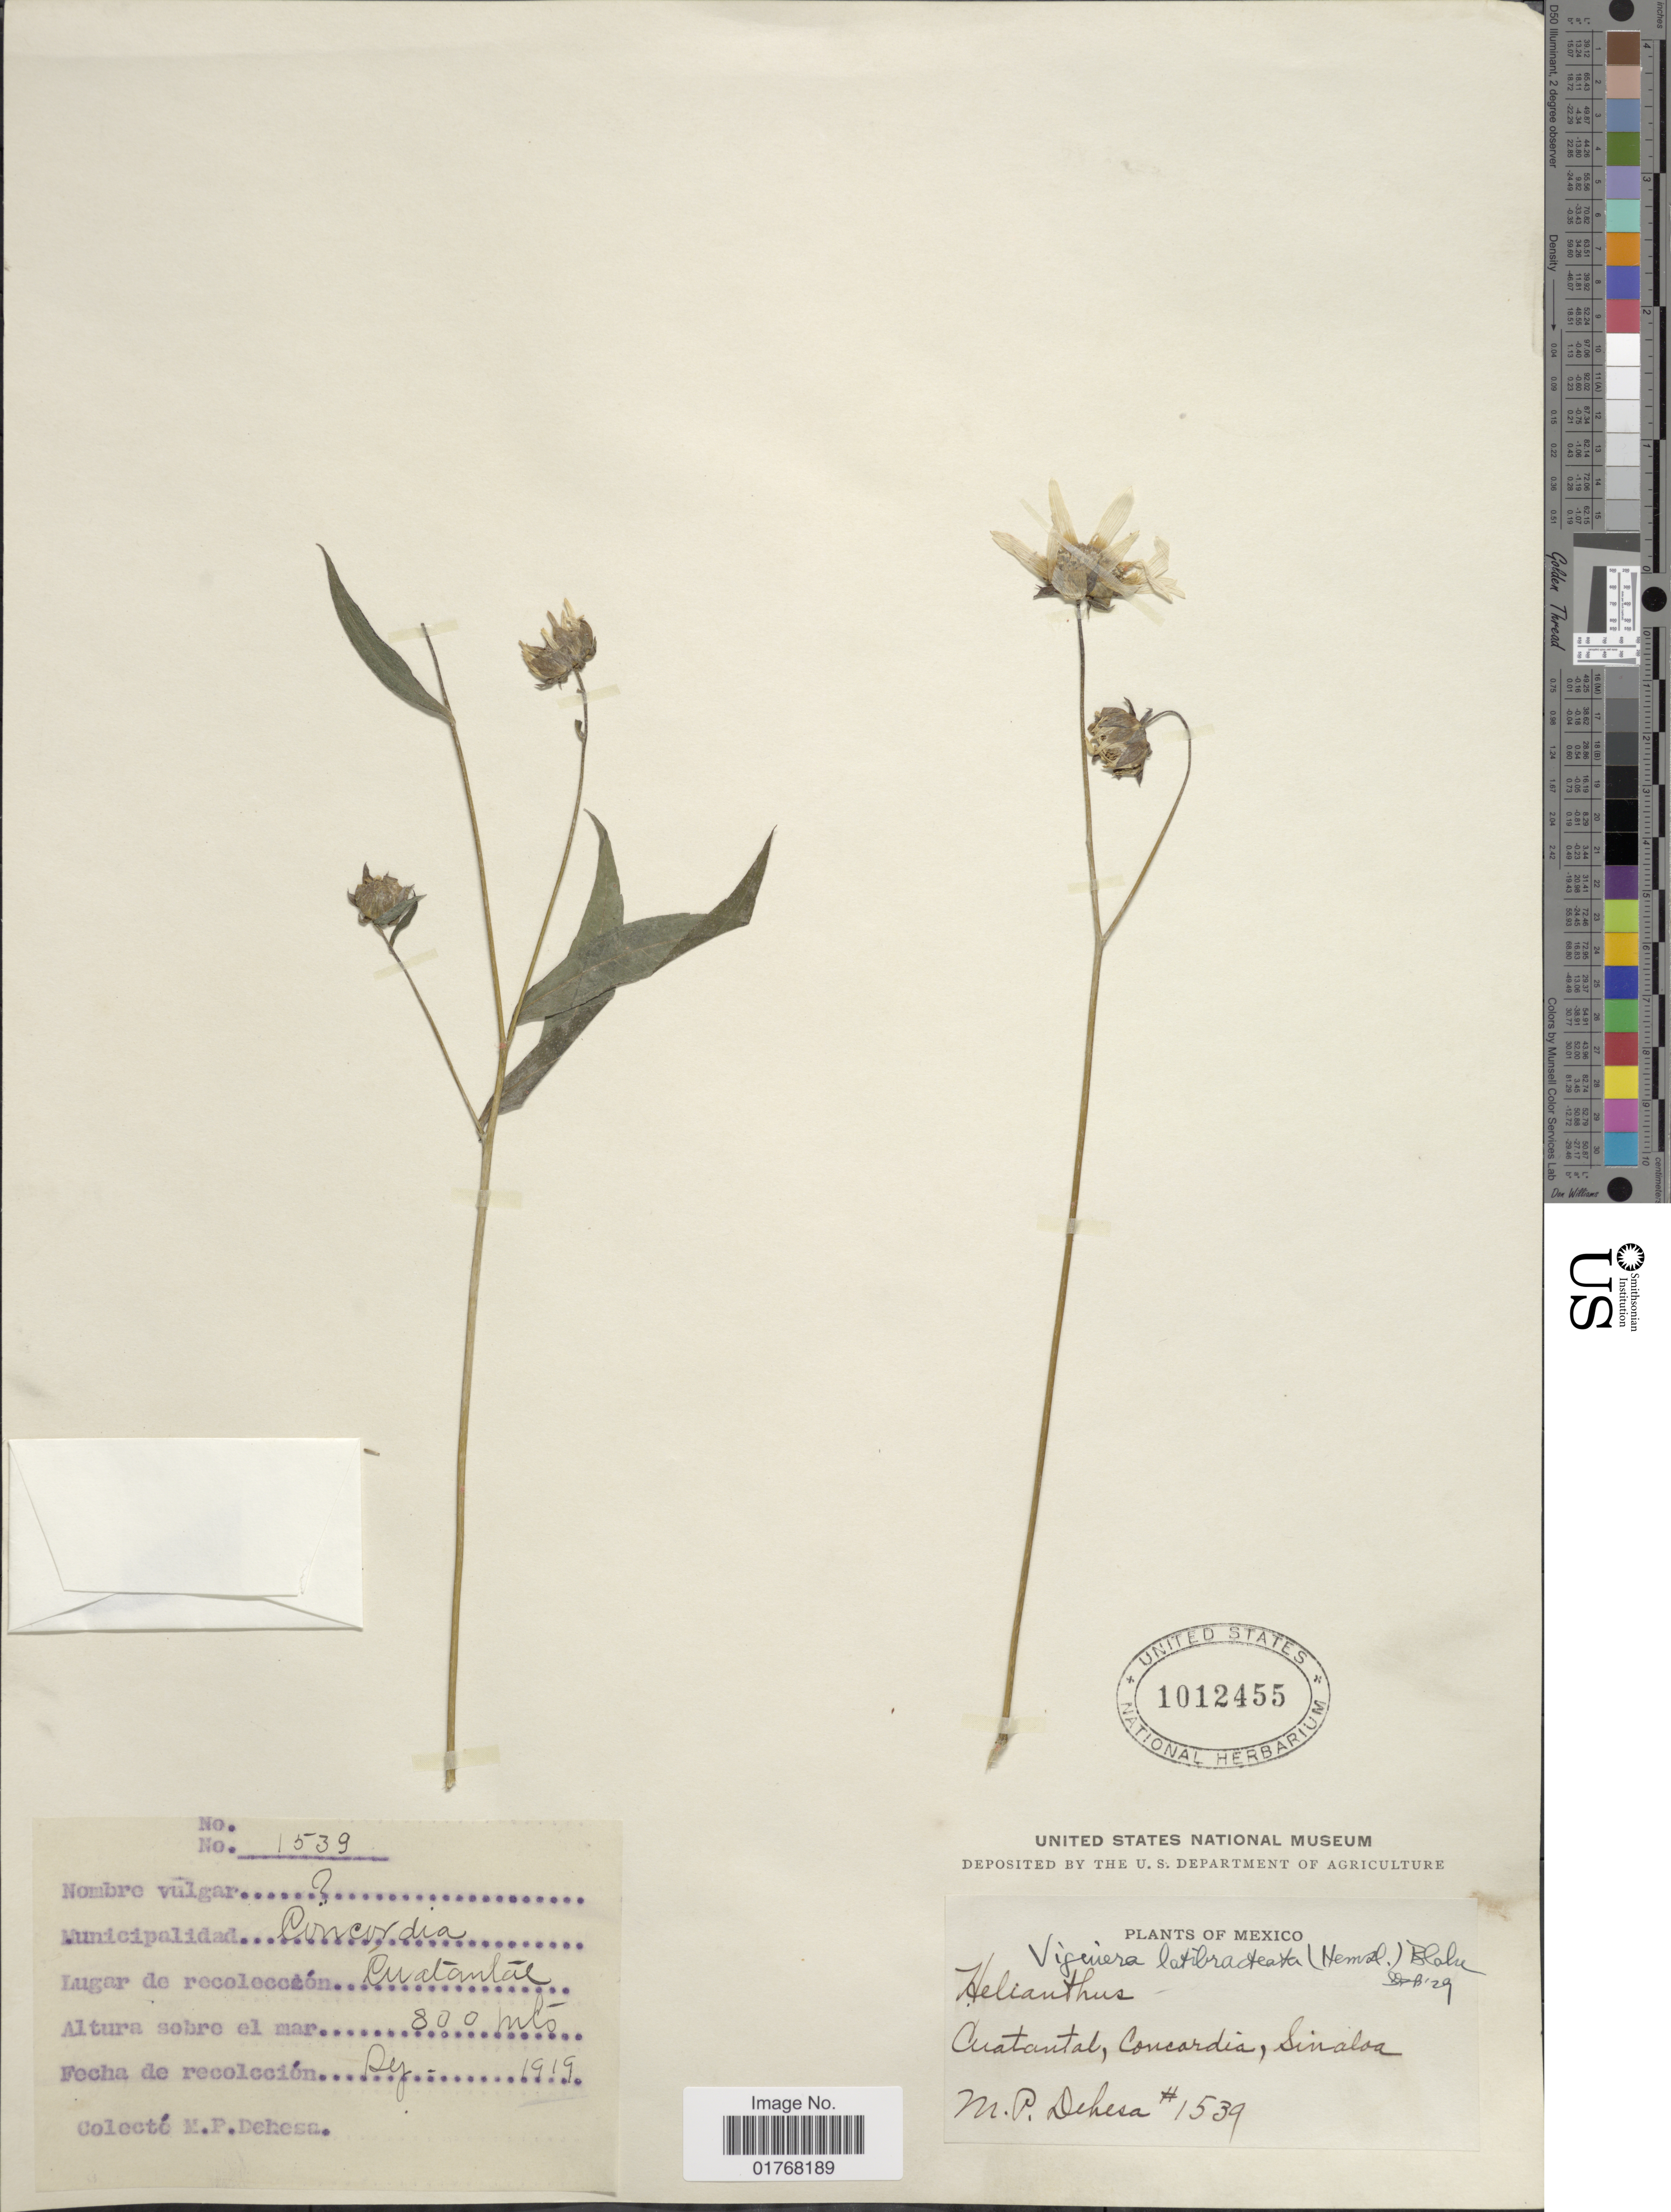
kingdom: Plantae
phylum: Tracheophyta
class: Magnoliopsida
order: Asterales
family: Asteraceae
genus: Viguiera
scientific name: Viguiera latibracteata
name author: (Hemsl.) Blake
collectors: M. Dehesa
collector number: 1539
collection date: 1919-09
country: Mexico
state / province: Sinaloa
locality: Cuatantal, Concordia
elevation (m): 800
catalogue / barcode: US 1012455